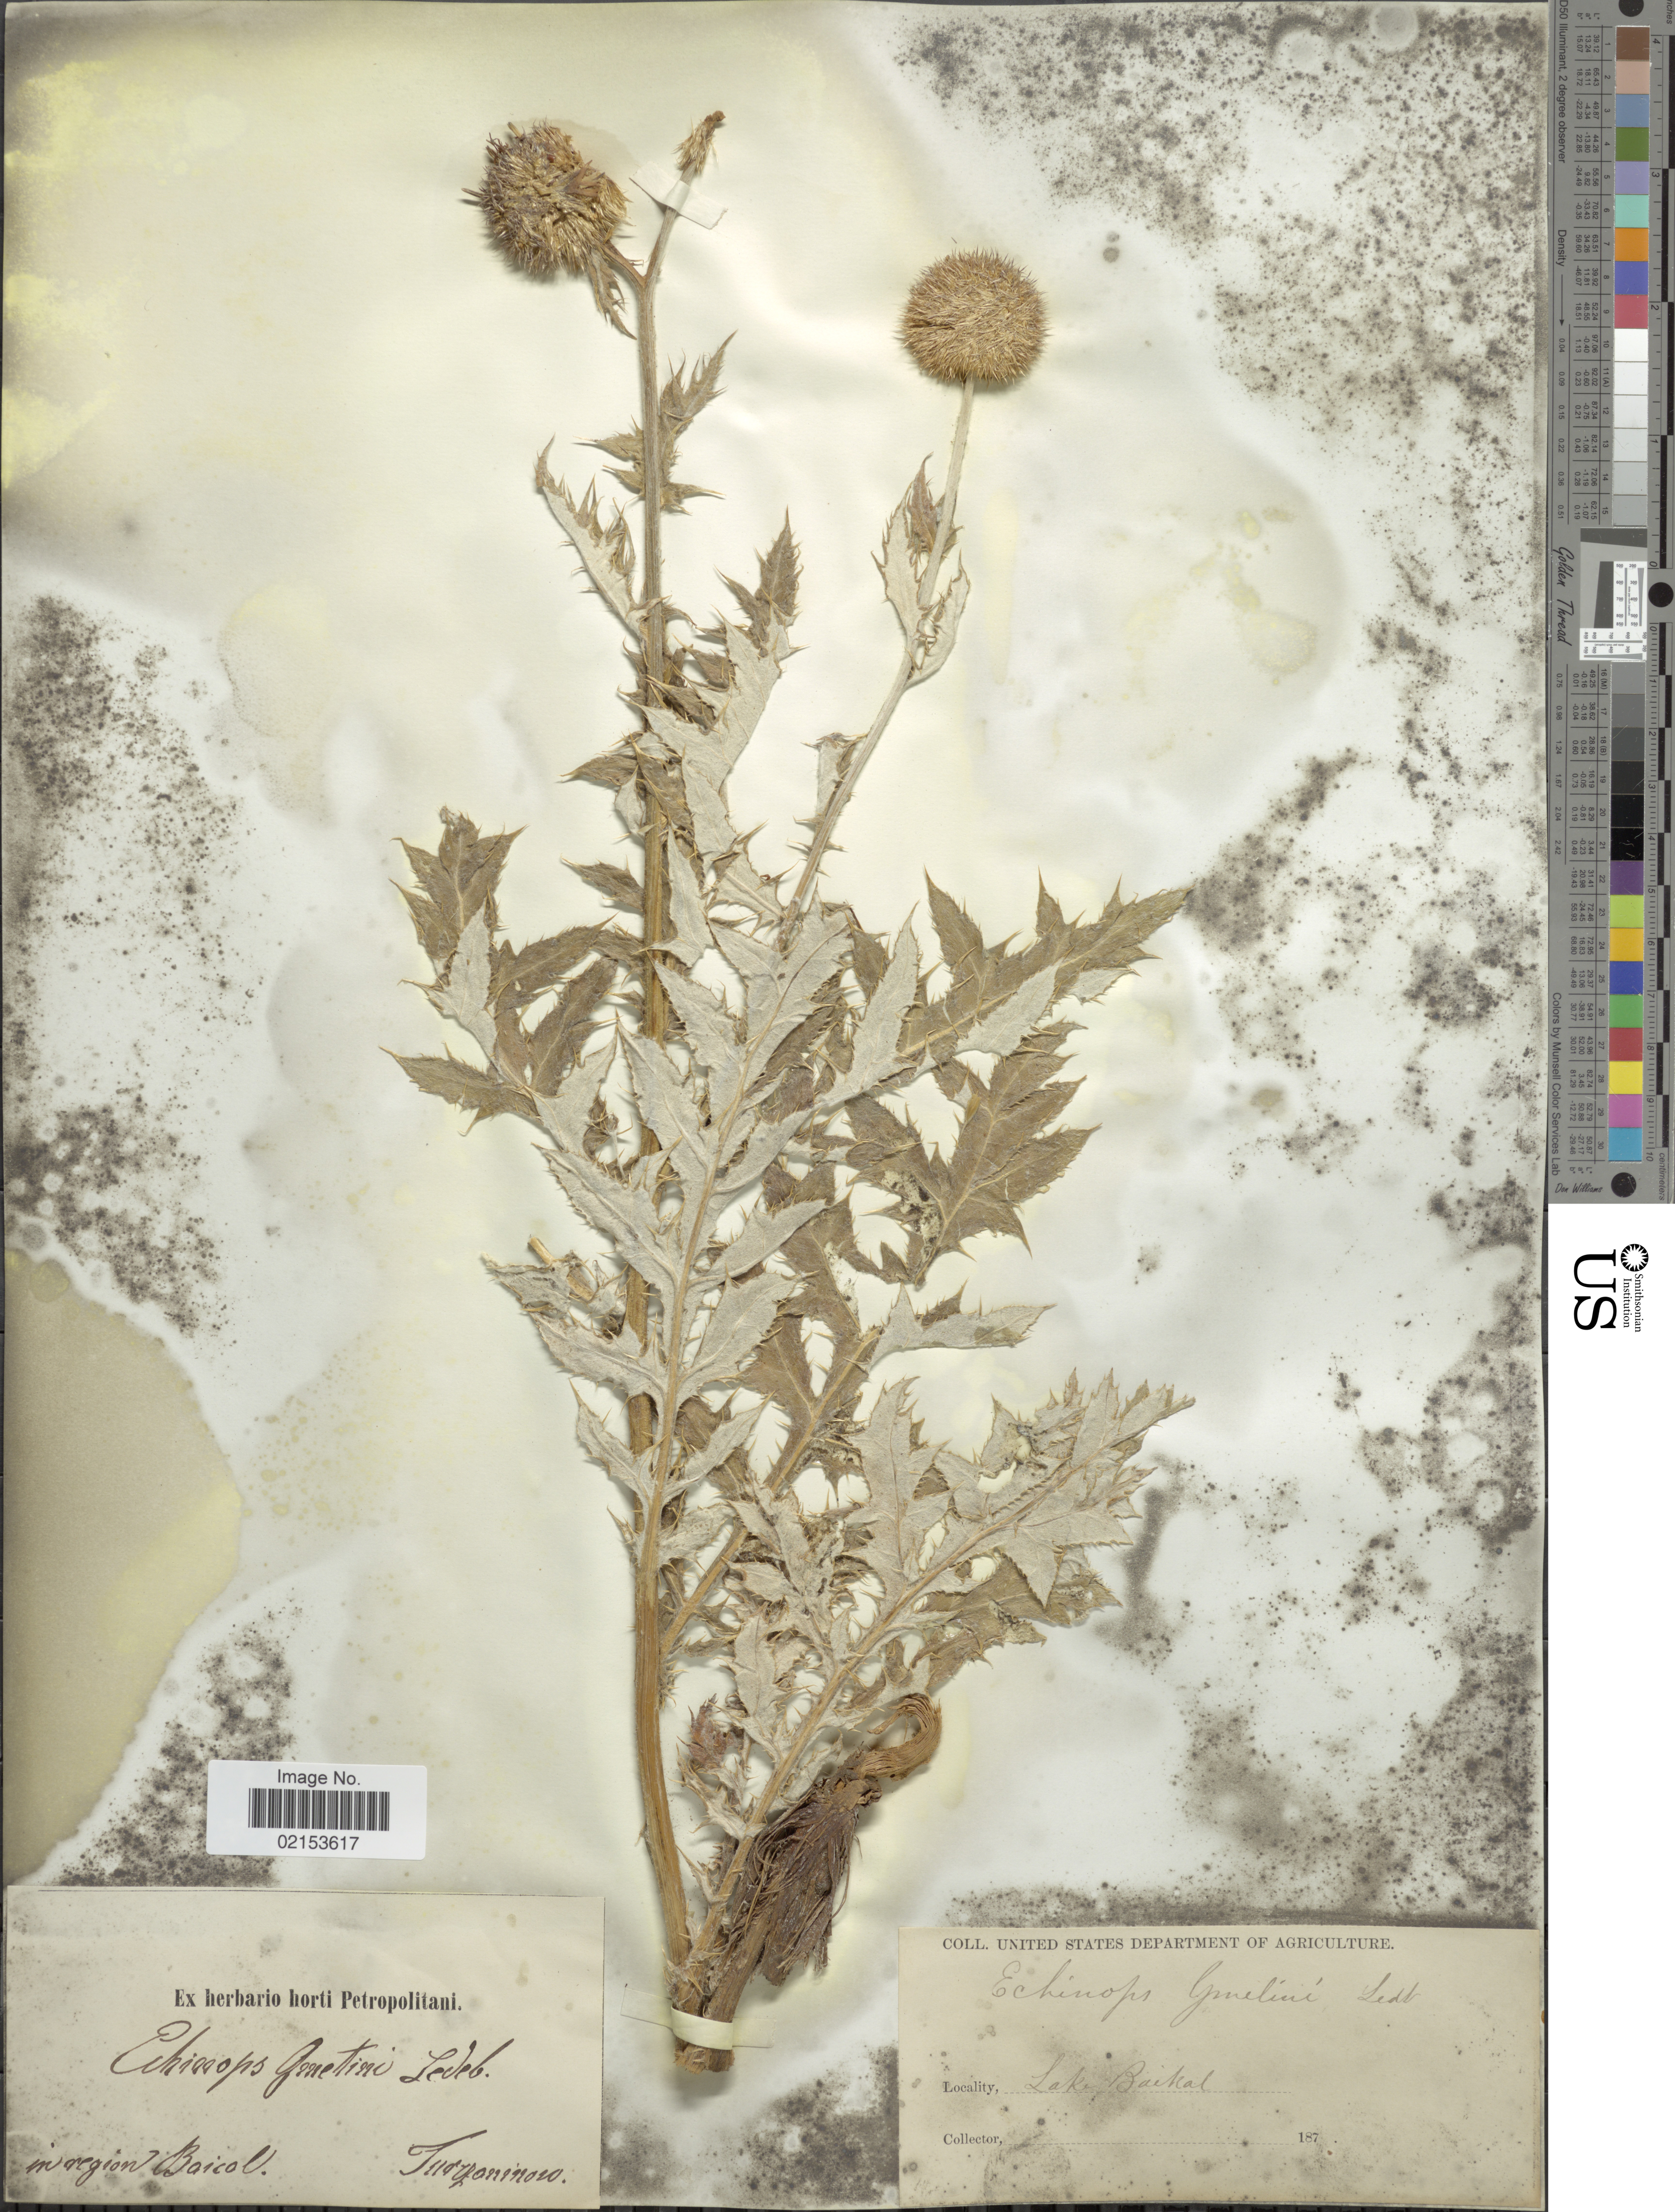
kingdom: Plantae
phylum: Tracheophyta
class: Magnoliopsida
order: Asterales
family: Asteraceae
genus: Echinops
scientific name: Echinops gmelini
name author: Turcz.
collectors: Turczaninov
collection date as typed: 187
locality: In region Baical